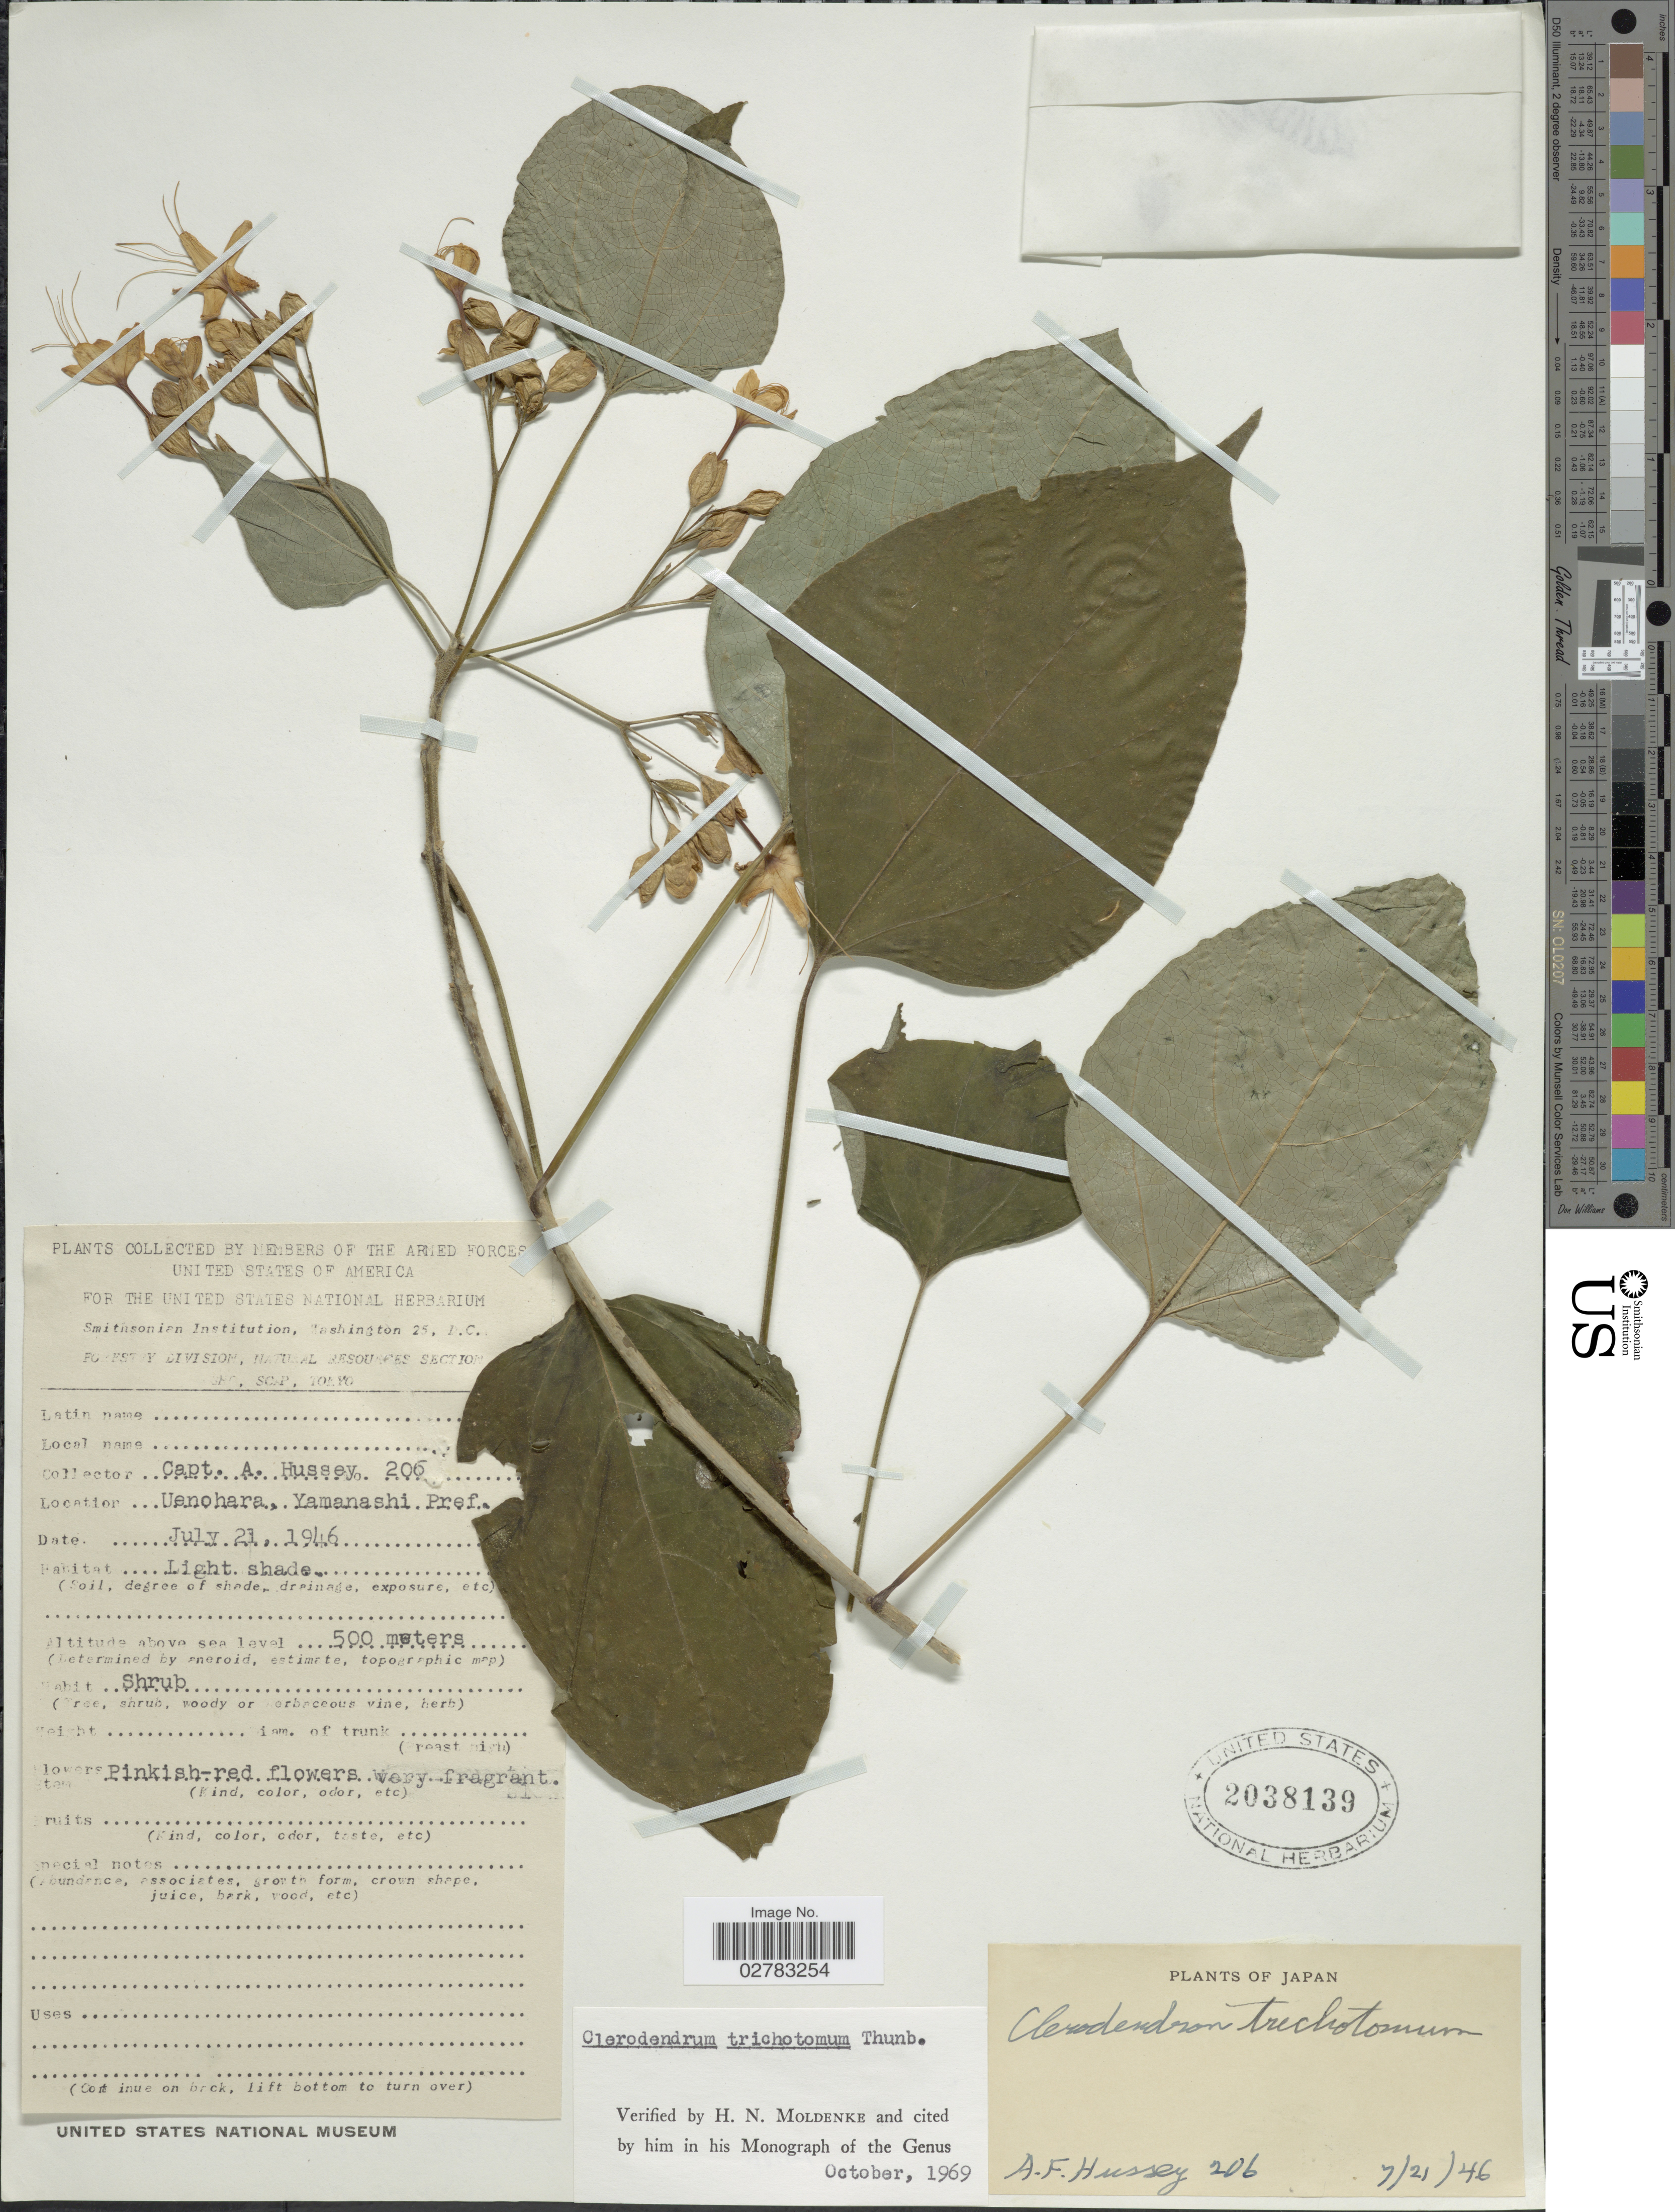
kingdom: Plantae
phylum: Tracheophyta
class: Magnoliopsida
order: Lamiales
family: Lamiaceae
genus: Clerodendrum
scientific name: Clerodendrum trichotomum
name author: Thunb.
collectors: A. Hussey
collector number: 206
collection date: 1946-07-21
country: Japan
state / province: Yamanasi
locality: Uenohara, Yamanashi Pref.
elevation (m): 500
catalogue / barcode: US 2038139